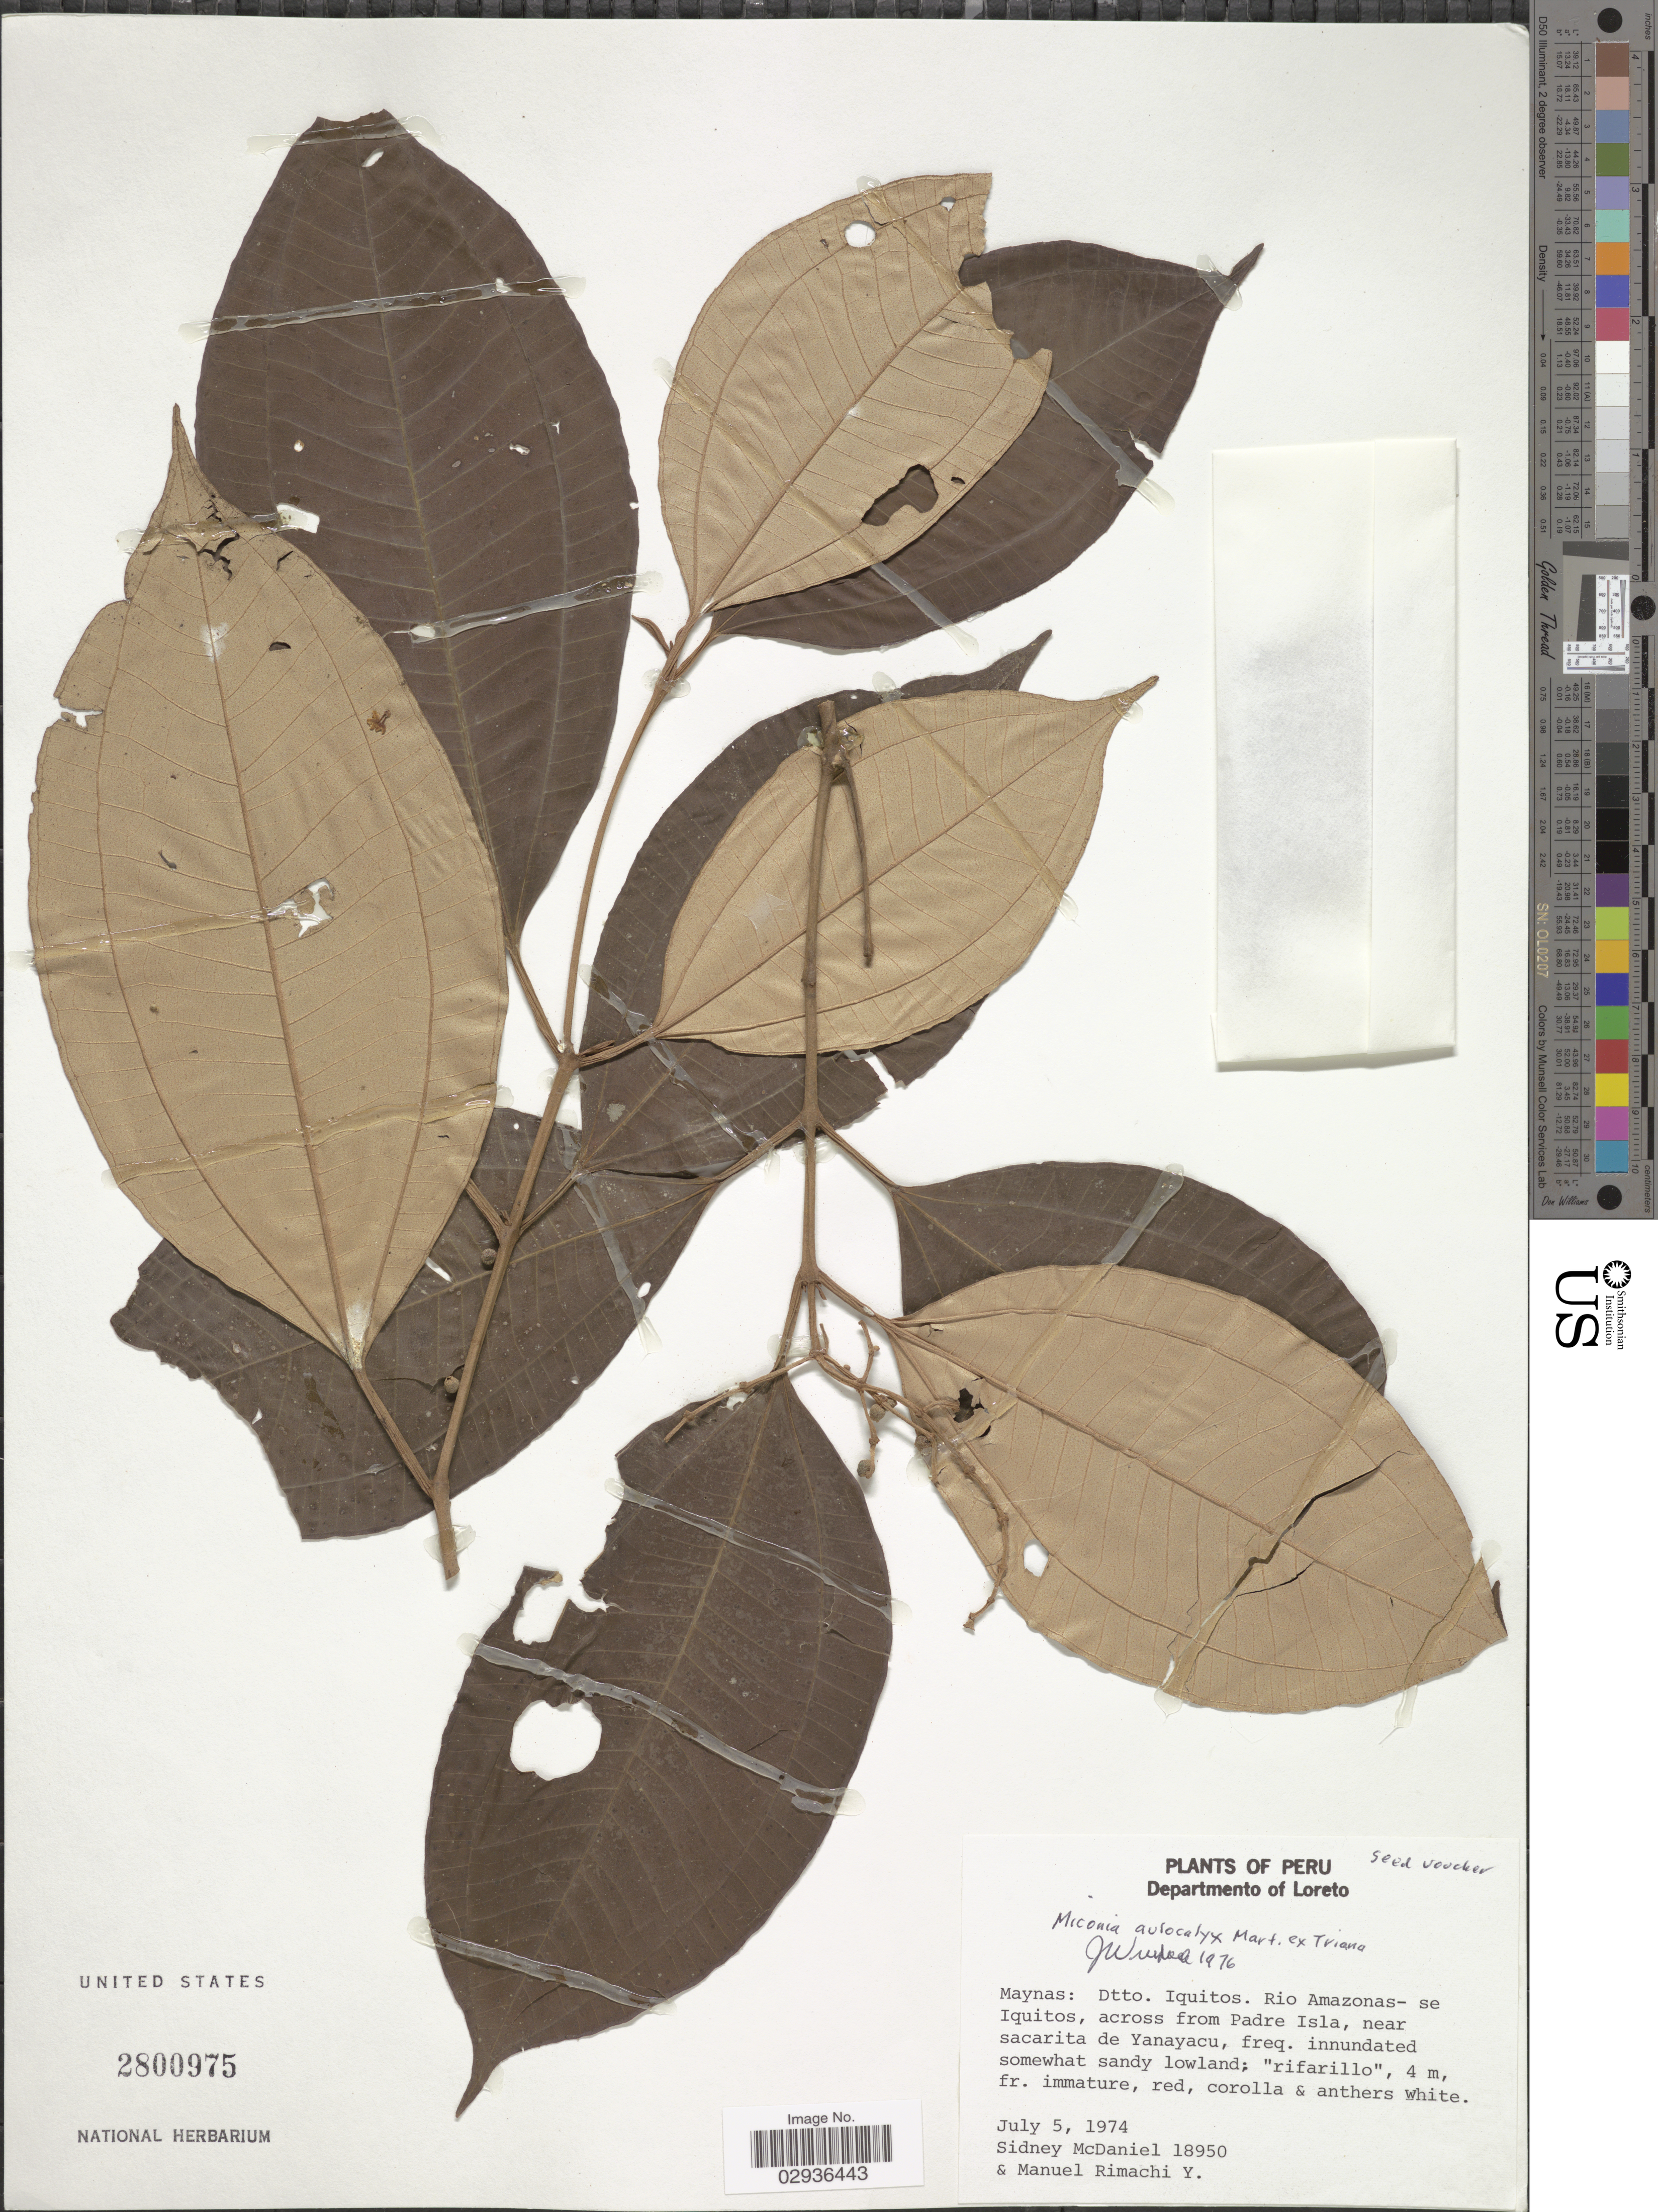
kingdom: Plantae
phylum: Tracheophyta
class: Magnoliopsida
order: Myrtales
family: Melastomataceae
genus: Miconia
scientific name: Miconia aulocalyx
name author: Mart. ex Triana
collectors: S. McDaniel & M. Rimachi Y.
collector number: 18950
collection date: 1974-07-05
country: Peru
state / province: Loreto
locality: Departmento of Loreto, Maynas: Dtto. Iquitos. Rio Amazonas - se Iquitos, across from Padre Isla, near sacarita de Yanayacu.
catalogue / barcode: US 2800975